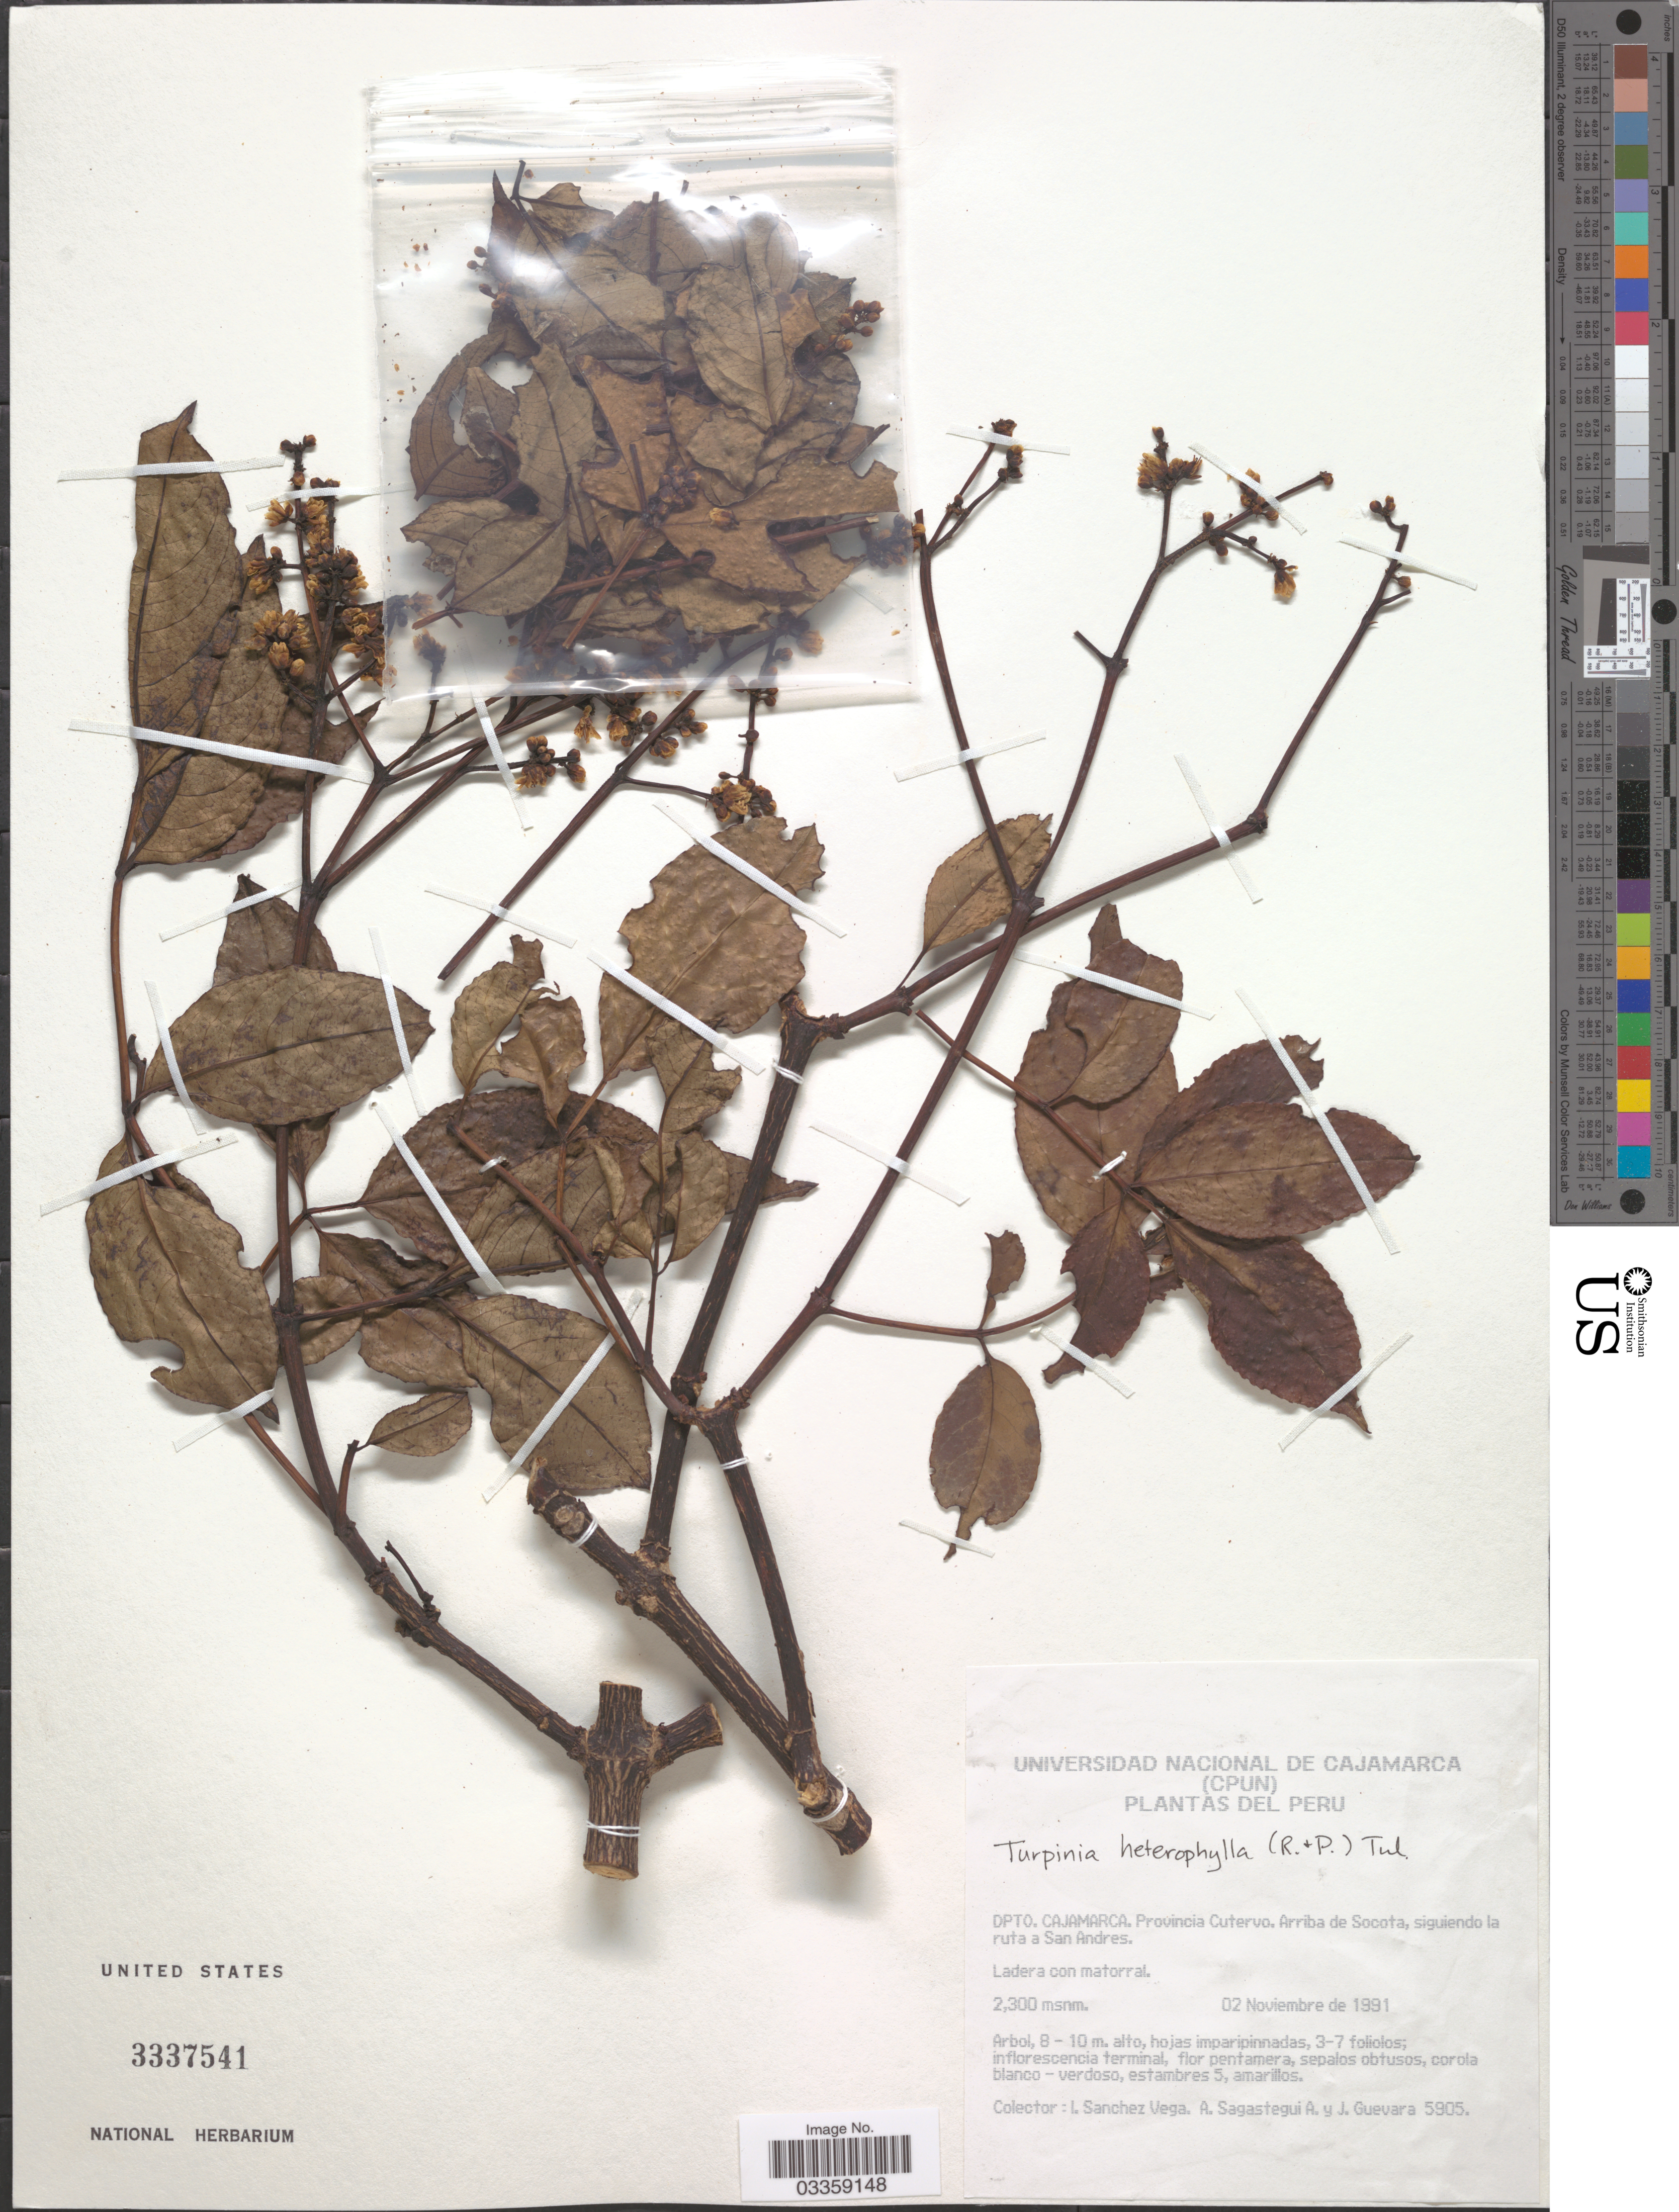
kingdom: Plantae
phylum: Tracheophyta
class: Magnoliopsida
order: Crossosomatales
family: Staphyleaceae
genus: Turpinia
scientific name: Turpinia heterophylla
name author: (Ruiz & Pav.) Harms & Loes.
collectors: I. Sánchez Vega, A. Sagástegui A. & J. Guevara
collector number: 5905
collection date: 1991-11-02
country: Peru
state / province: Cajamarca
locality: Dpto. Cajamarca. Provincia Cutervo. Arriba de Socota, siguiendo la ruta a San Andres.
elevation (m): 2300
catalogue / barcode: US 3337541